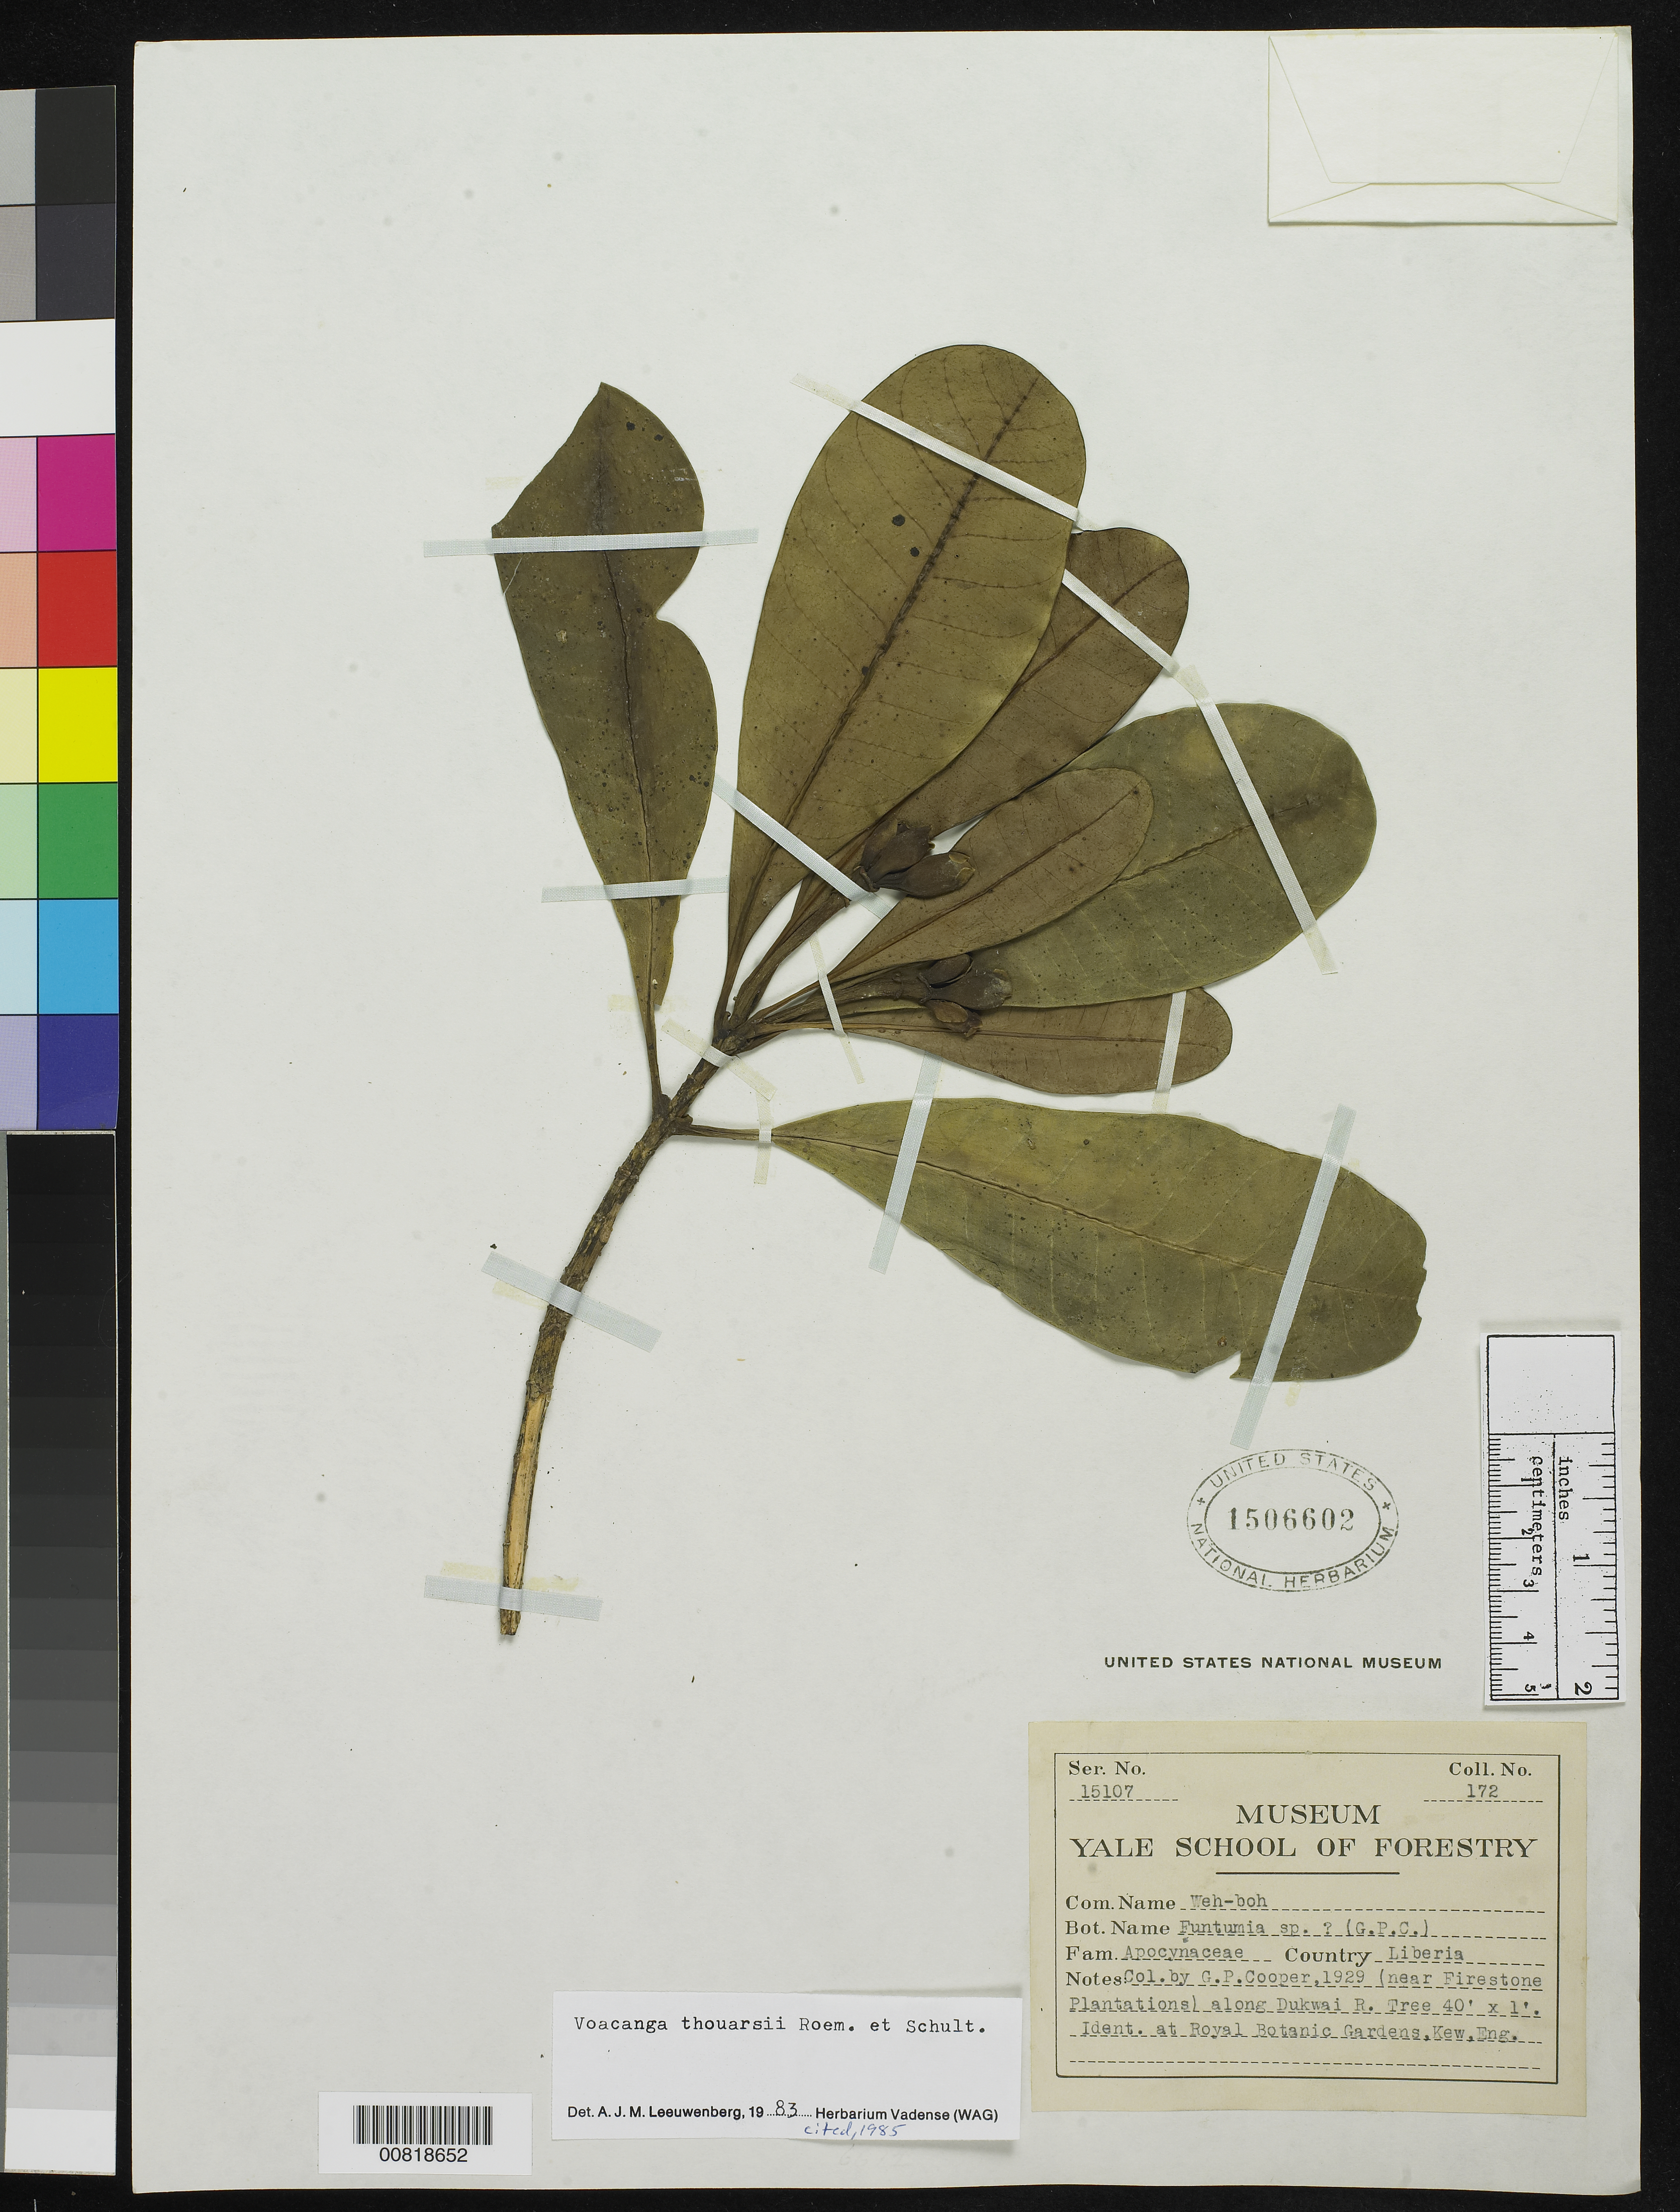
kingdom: Plantae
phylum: Tracheophyta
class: Magnoliopsida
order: Gentianales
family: Apocynaceae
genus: Voacanga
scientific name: Voacanga thouarsii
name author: Roem. & Schult.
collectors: G. Cooper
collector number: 172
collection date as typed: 1929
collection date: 1929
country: Liberia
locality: (near Firestone Plantations) along Dukwai River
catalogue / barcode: US 1506602